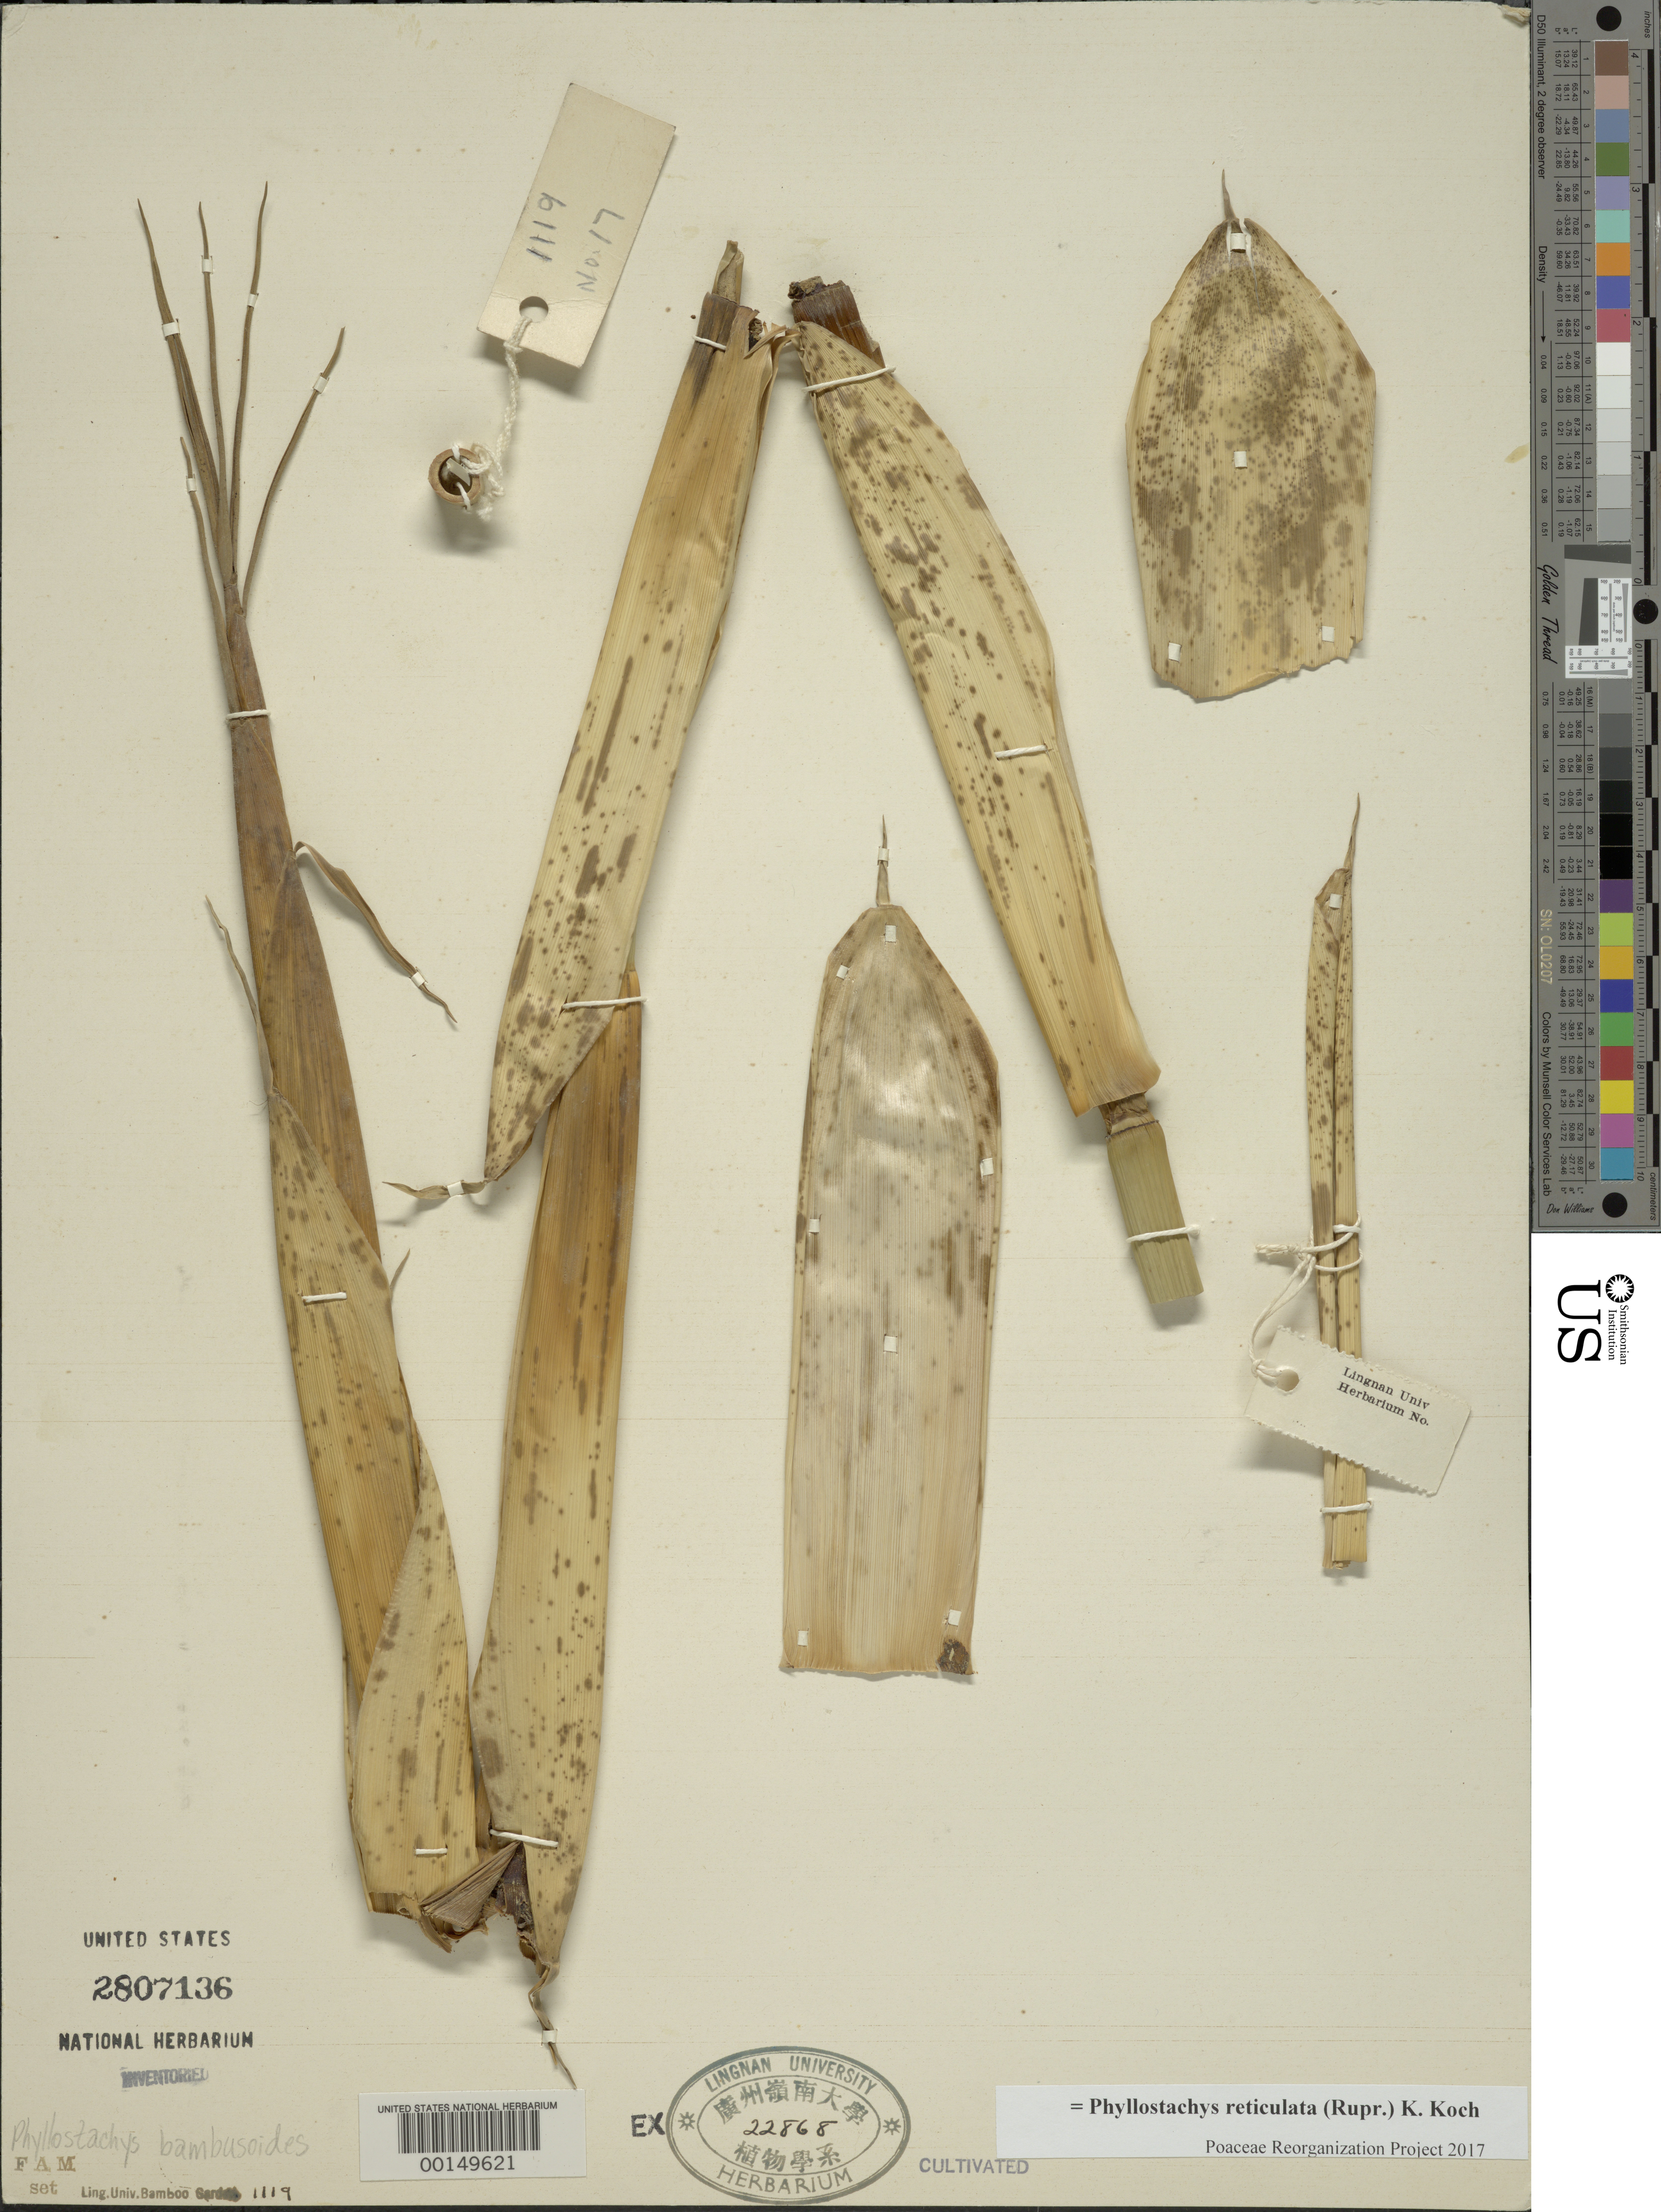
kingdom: Plantae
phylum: Tracheophyta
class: Liliopsida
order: Poales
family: Poaceae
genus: Phyllostachys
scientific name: Phyllostachys reticulata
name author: (Rupr.) K. Koch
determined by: Poaceae Reorganization Project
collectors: H. L. Fung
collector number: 20643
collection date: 1932-04-01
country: China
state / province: Guangdong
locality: Grown in Lingnan University Bamboo Garden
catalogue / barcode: US 2807136